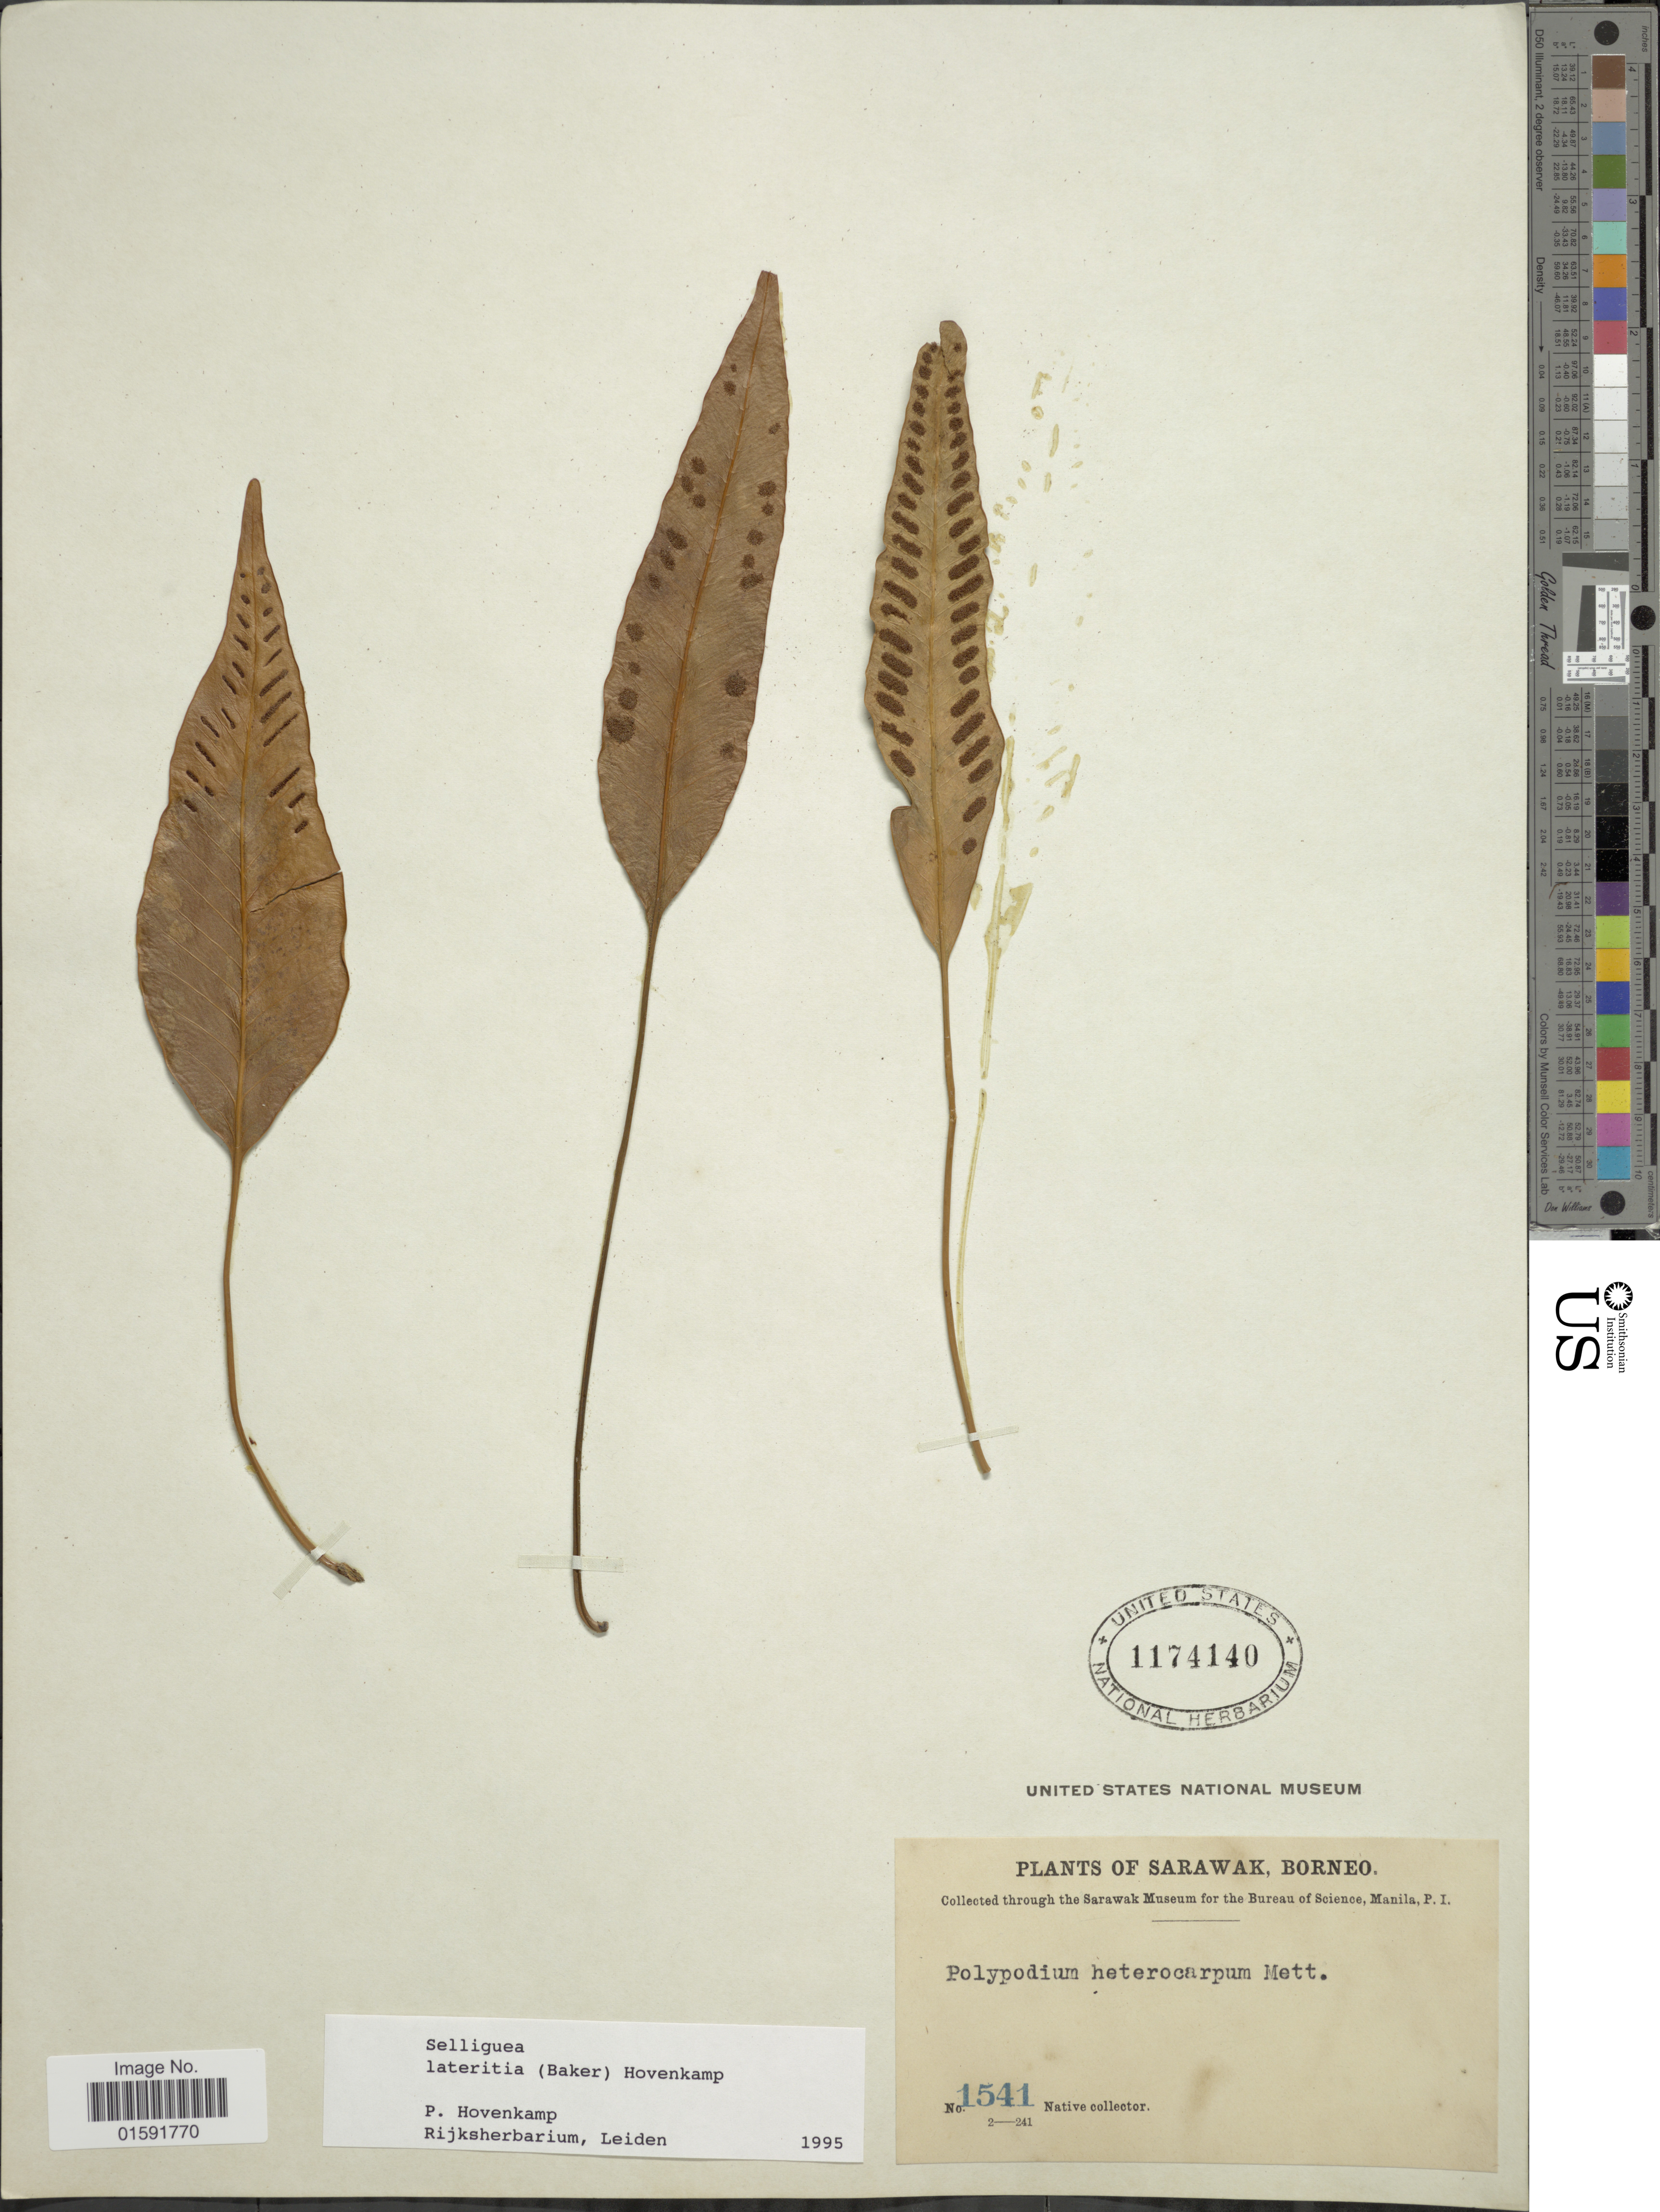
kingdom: Plantae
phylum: Tracheophyta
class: Polypodiopsida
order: Polypodiales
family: Polypodiaceae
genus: Selliguea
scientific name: Selliguea lateritia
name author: (Baker) Hovenkamp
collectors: Native collector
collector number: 1541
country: Malaysia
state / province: Sarawak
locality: Borneo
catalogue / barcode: US 1174140